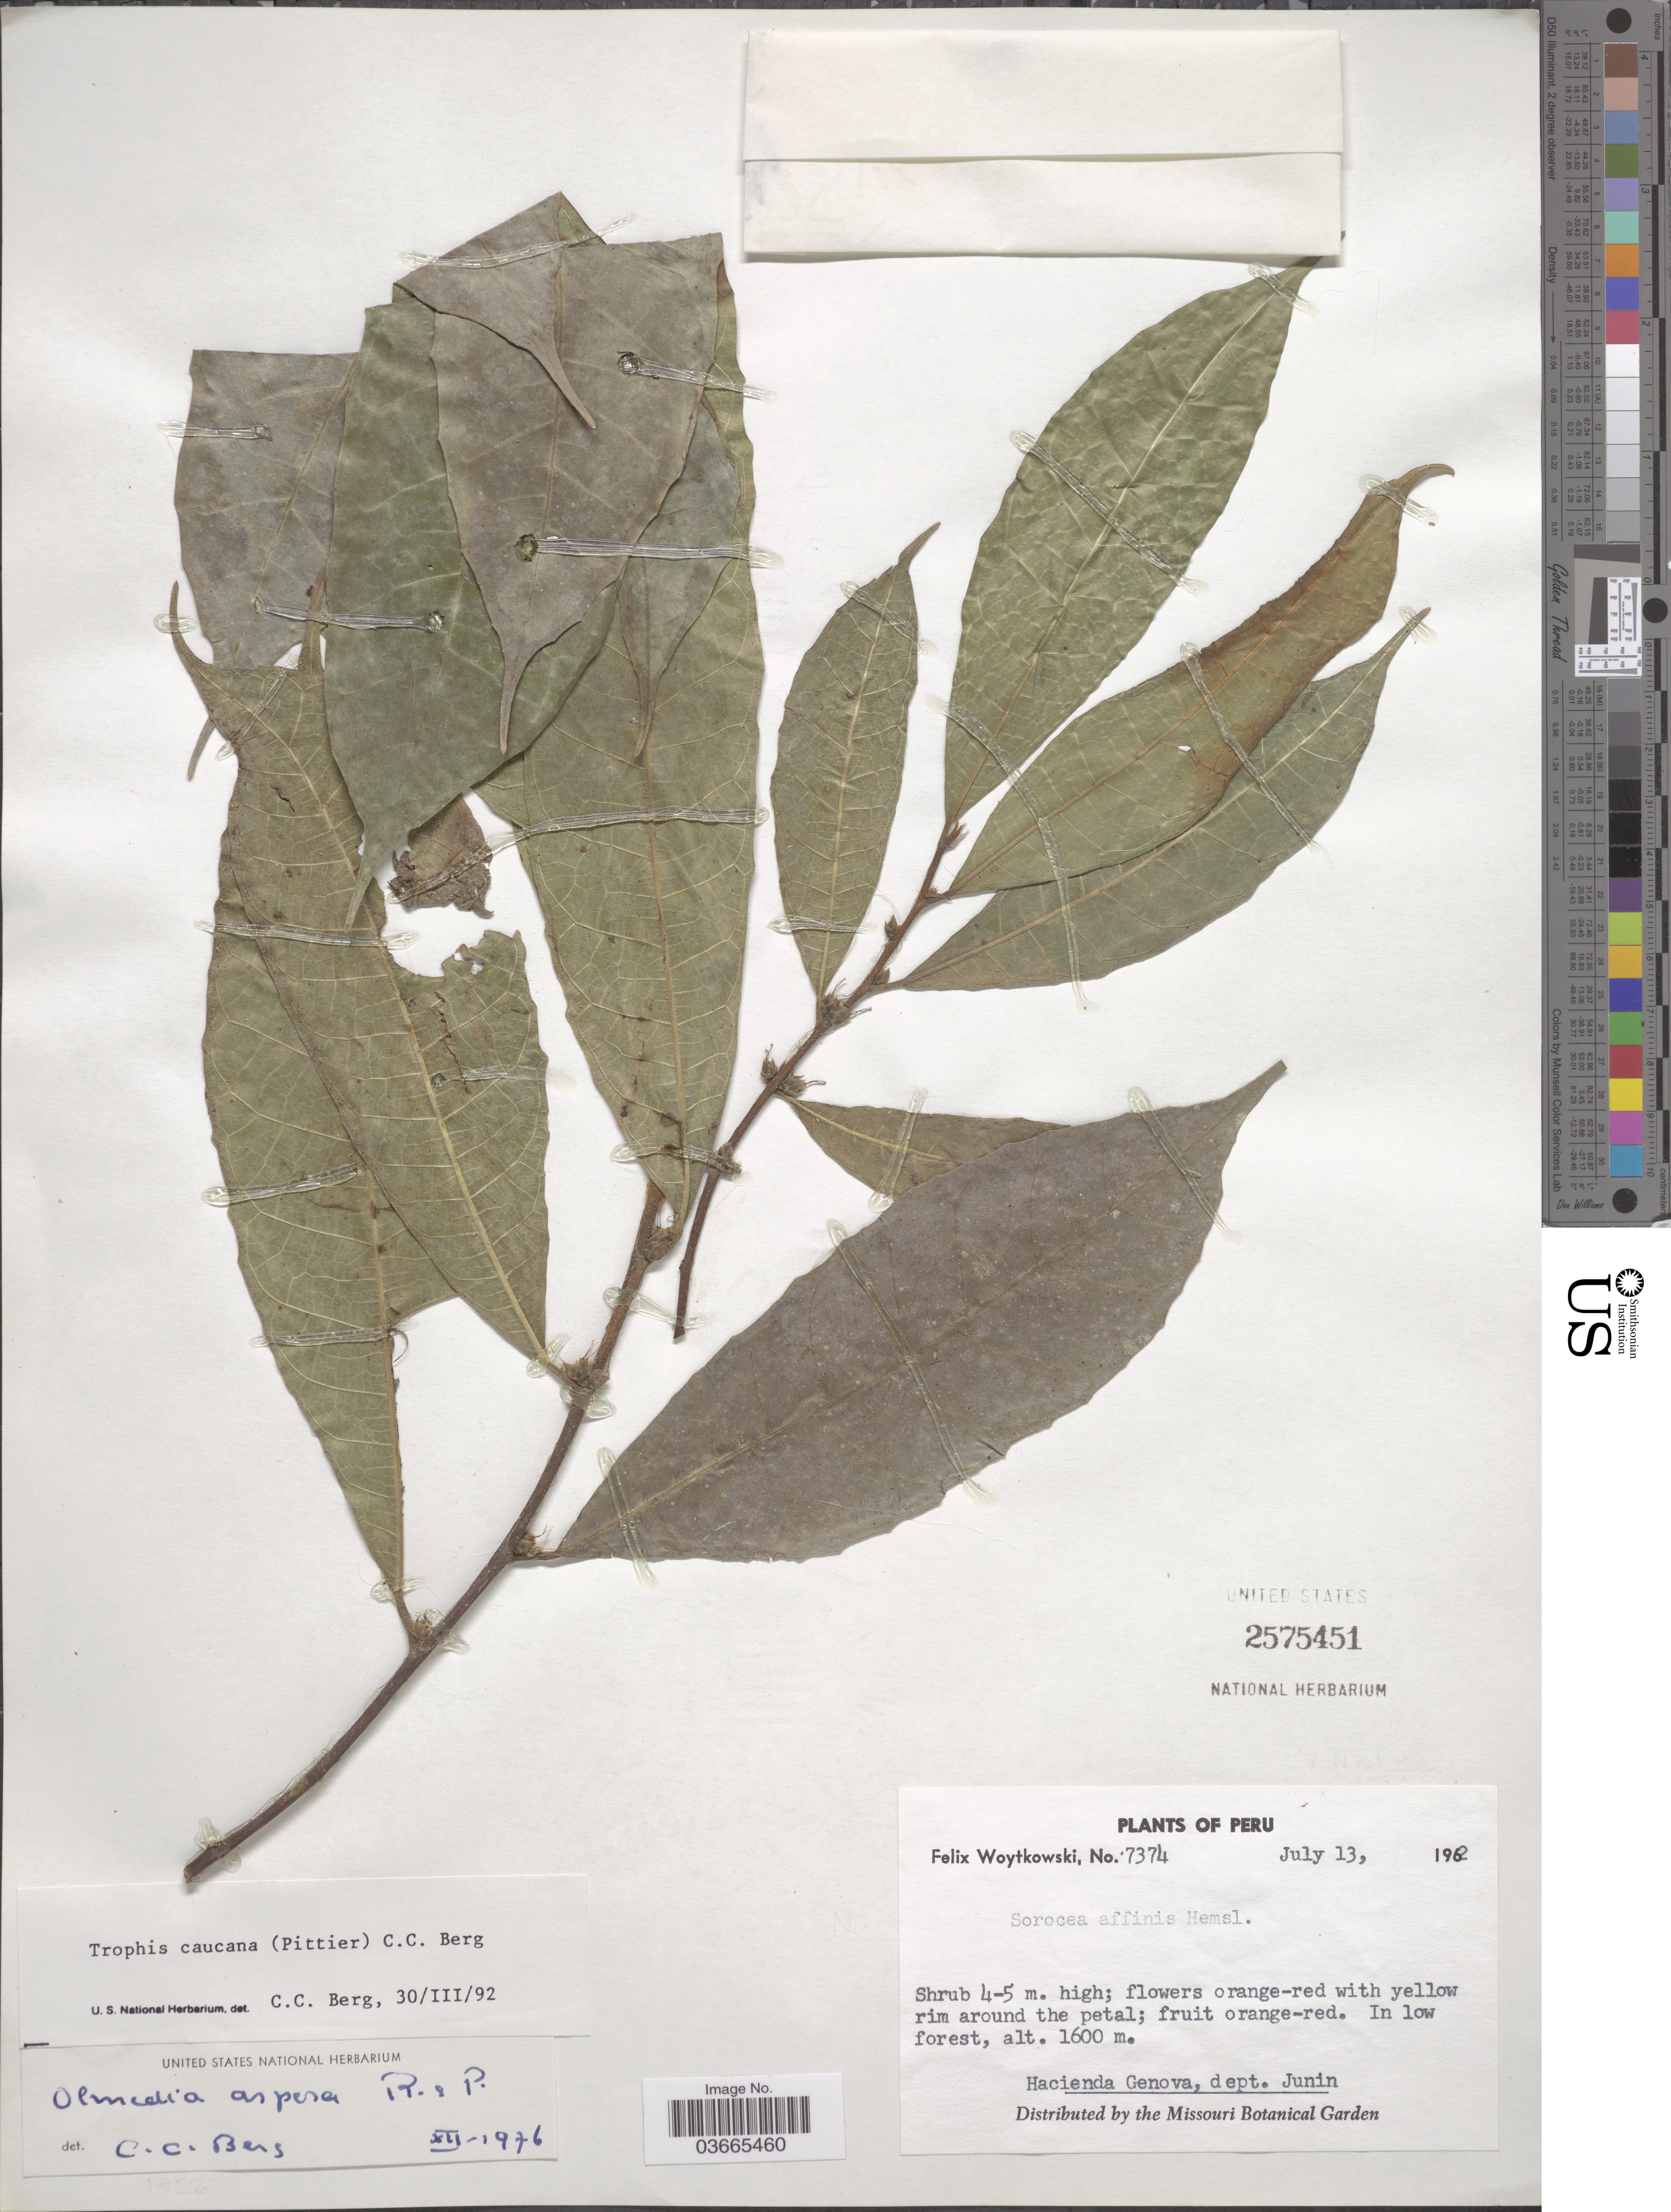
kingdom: Plantae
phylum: Tracheophyta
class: Magnoliopsida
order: Rosales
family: Moraceae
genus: Olmedia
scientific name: Olmedia aspera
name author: Ruiz & Pav.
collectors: F. Woytkowski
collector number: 7374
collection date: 1962-07-13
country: Peru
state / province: Junín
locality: Hacienda Genova, dept. Junin.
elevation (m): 1600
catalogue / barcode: US 2575451